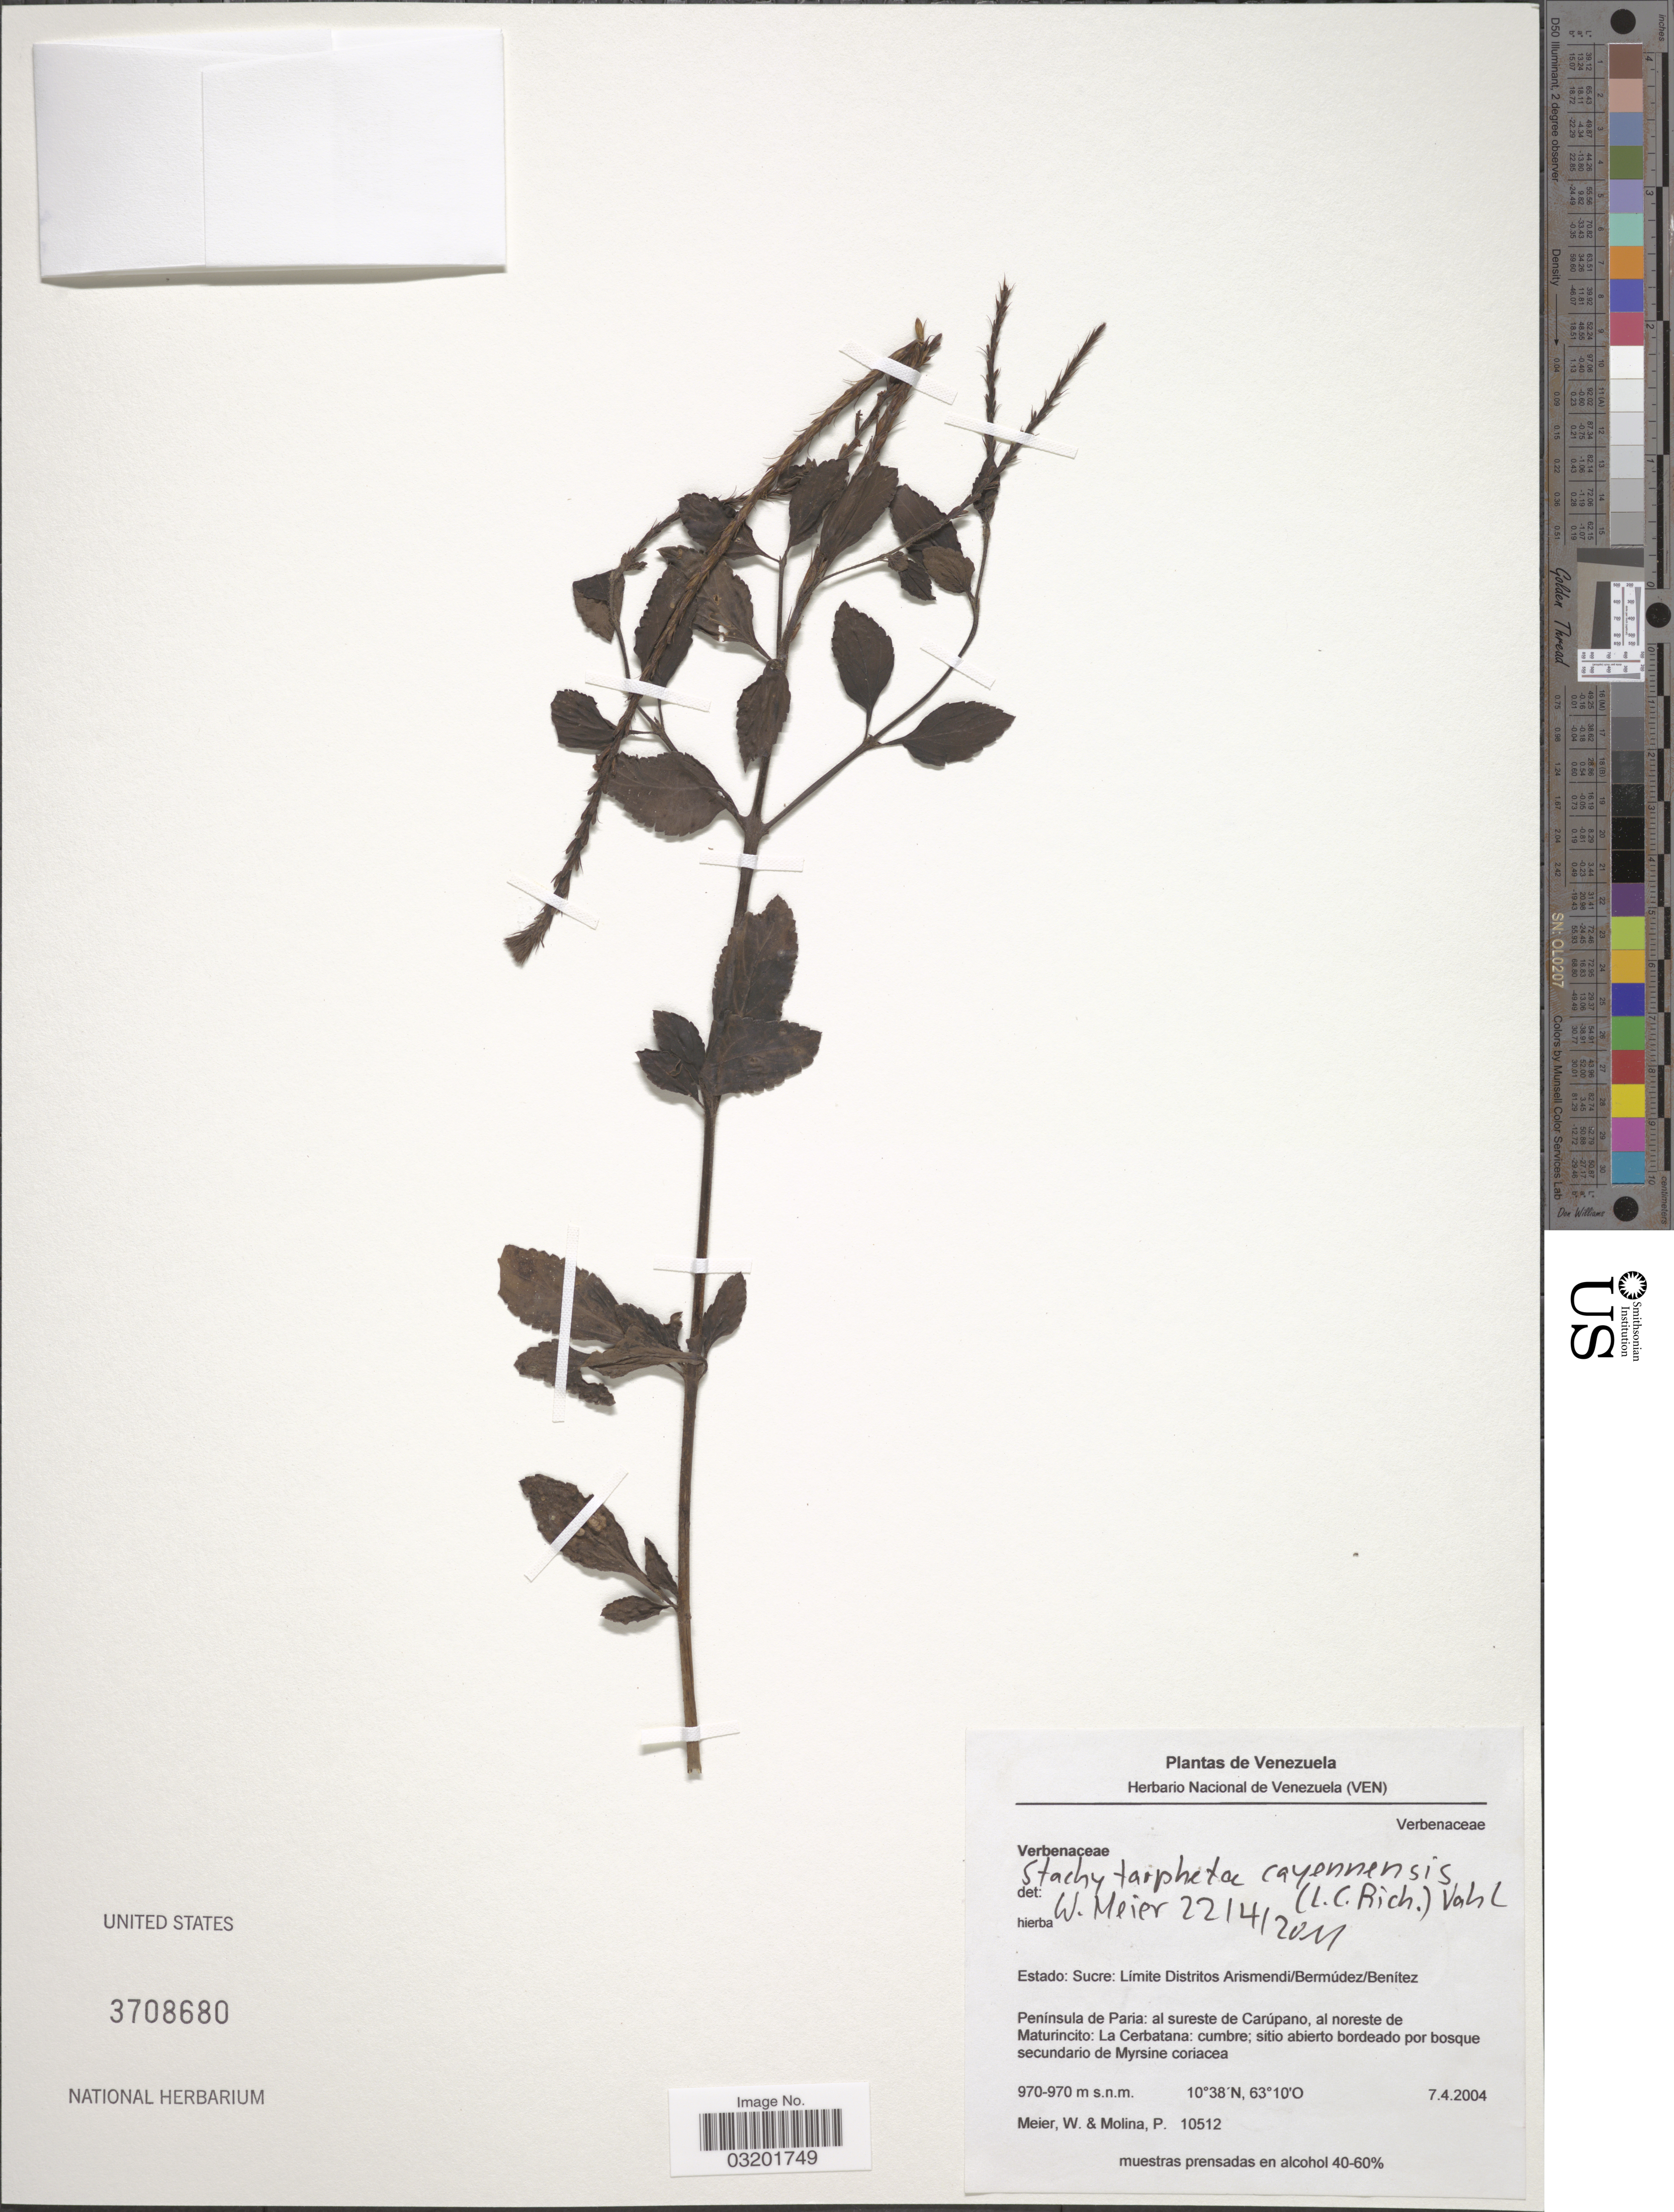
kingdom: Plantae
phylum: Tracheophyta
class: Magnoliopsida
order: Lamiales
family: Verbenaceae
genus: Stachytarpheta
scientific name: Stachytarpheta cayennensis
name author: (Rich.) Vahl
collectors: W. Meier & P. Molina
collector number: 10512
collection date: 2004-04-07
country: Venezuela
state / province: Sucre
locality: Límite Distritos Arismendi/Bermúdez/Benítez. Península de Paria: al sureste de Carúpano, al noreste de Maturincito: La Cerbatana: cumbre; sitio abierto bordeado pos bosque secundario de Myrsine coriacea.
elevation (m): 970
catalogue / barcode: US 3708680